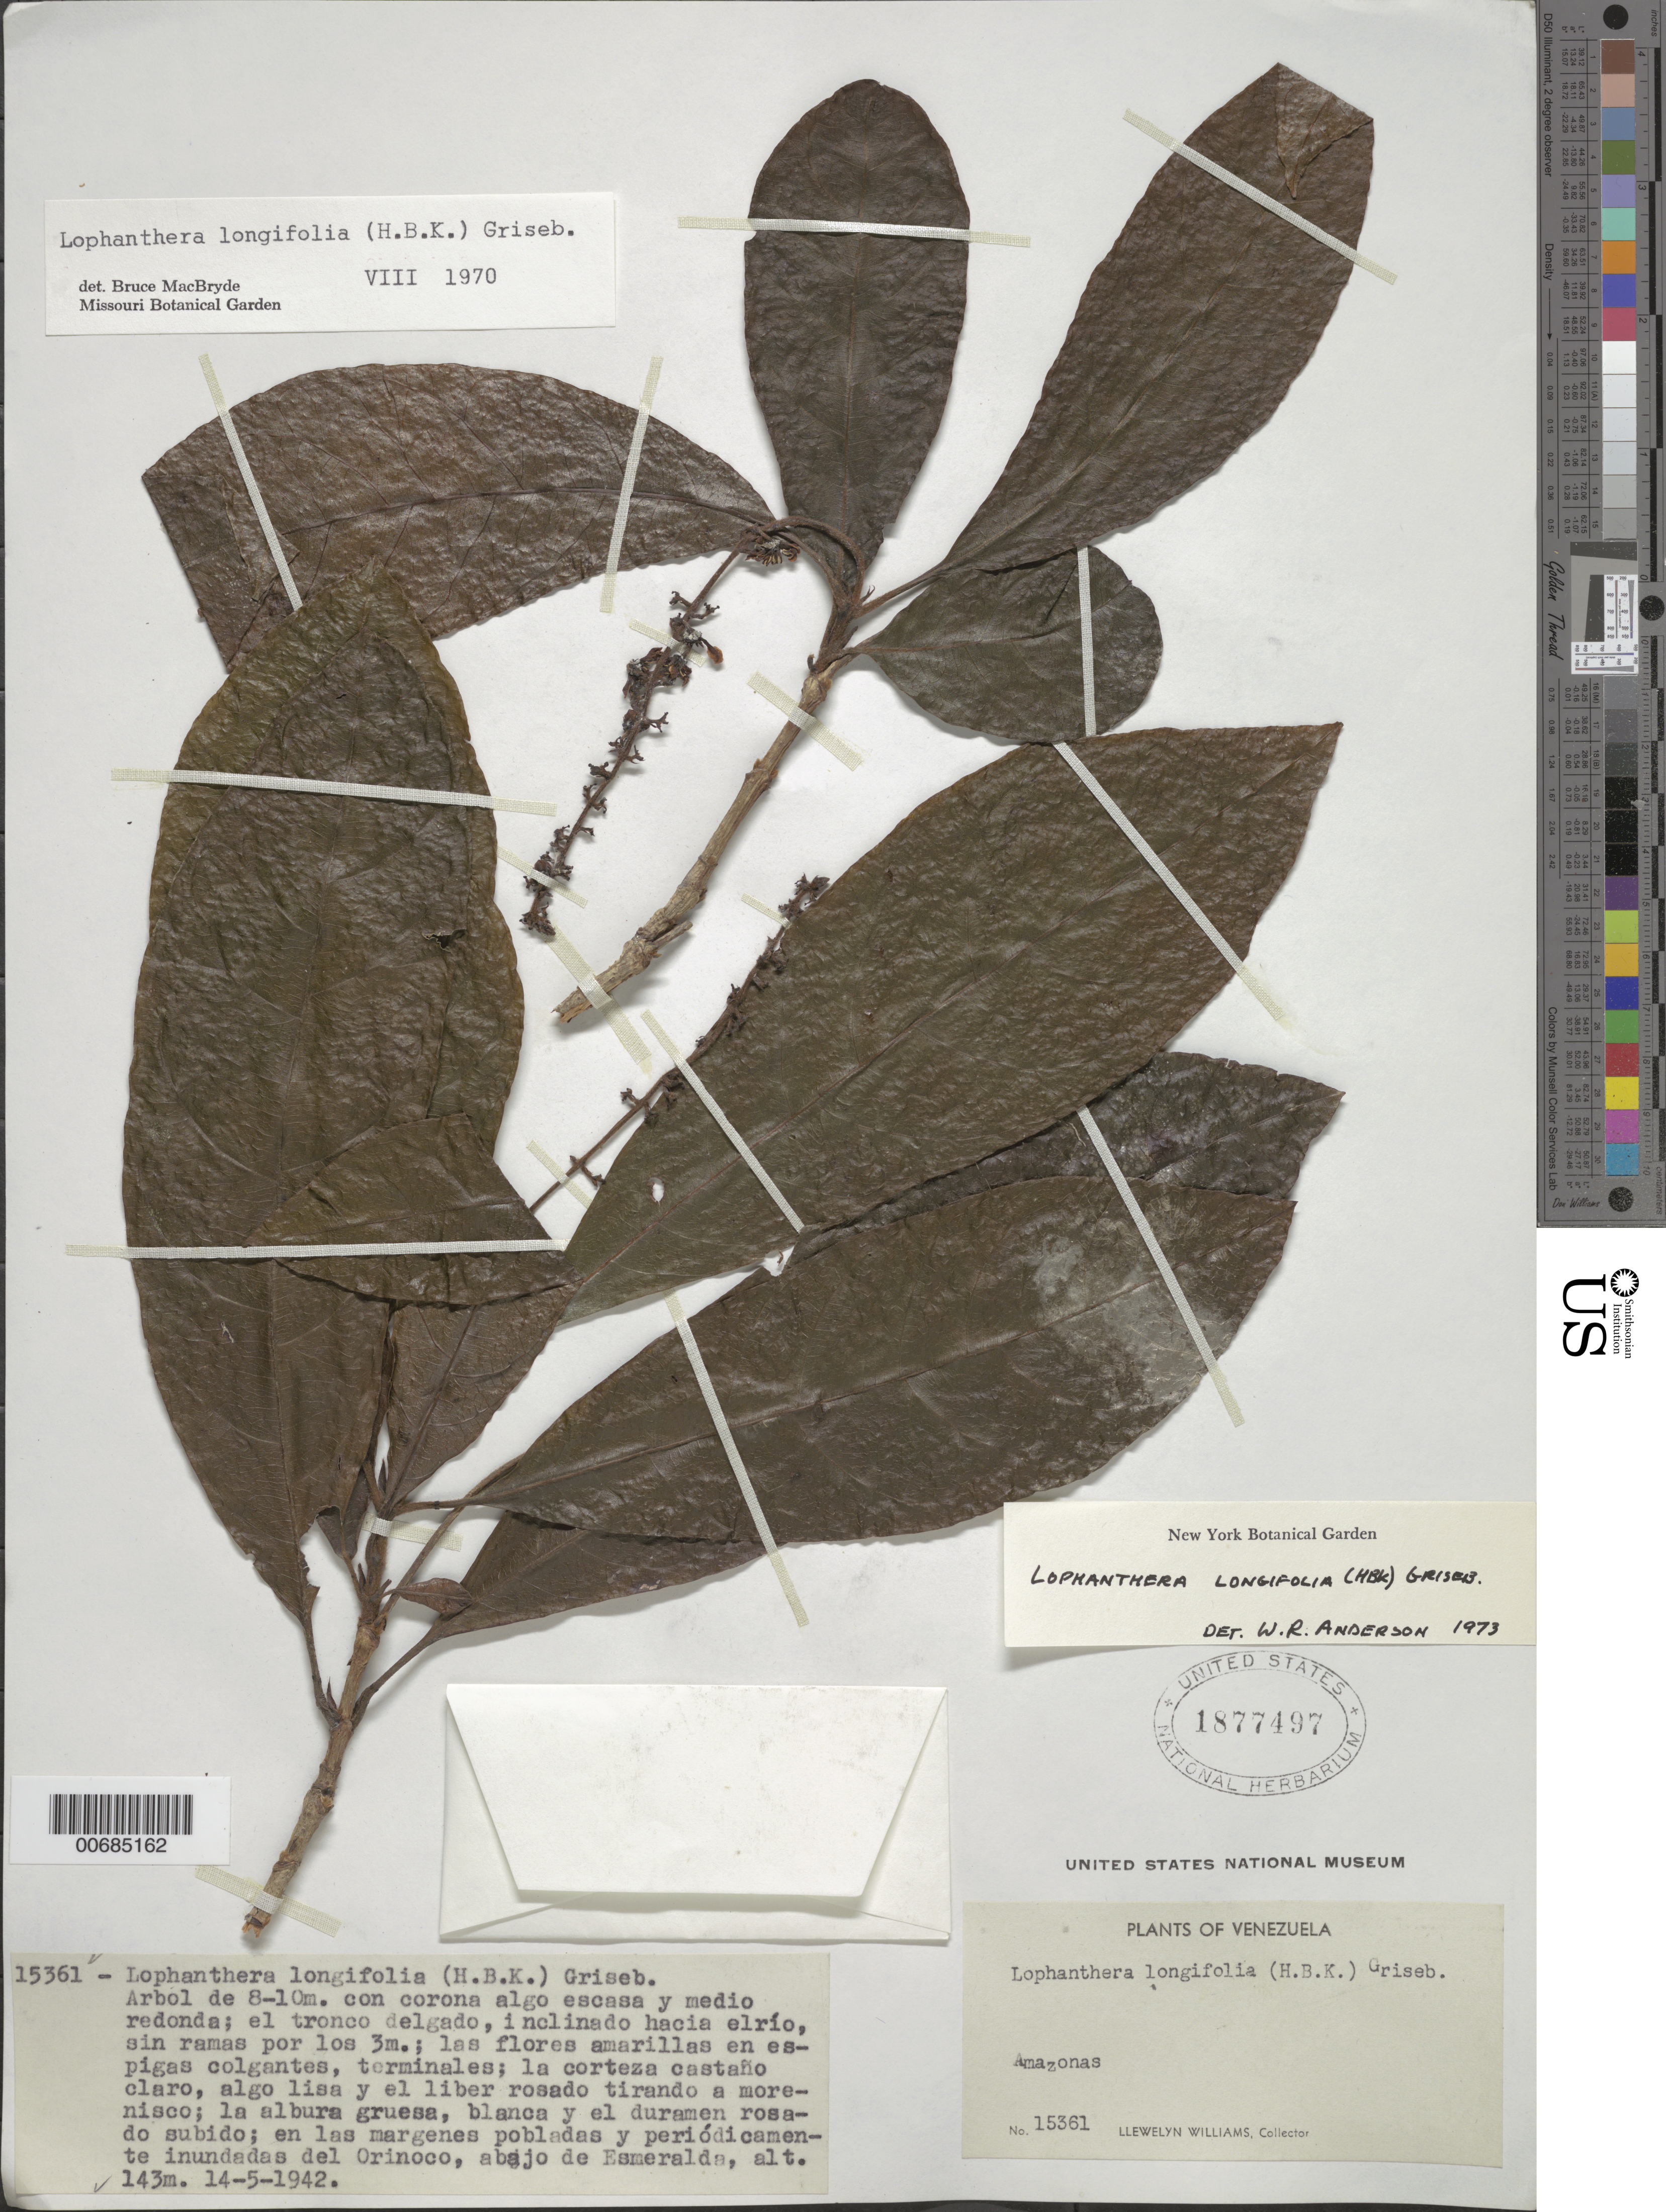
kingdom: Plantae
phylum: Tracheophyta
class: Magnoliopsida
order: Malpighiales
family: Malpighiaceae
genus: Lophanthera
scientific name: Lophanthera longifolia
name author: (Kunth) Griseb.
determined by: Anderson, W. R., (MICH), University of Michigan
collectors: Ll. Williams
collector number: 15361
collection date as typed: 14-May-42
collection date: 1942-05-14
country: Venezuela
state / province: Amazonas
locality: Esmeralda, Alto Orinoco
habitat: Margenes pobladas y periodicamente inundadas del rio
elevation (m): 143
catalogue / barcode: US 1877497